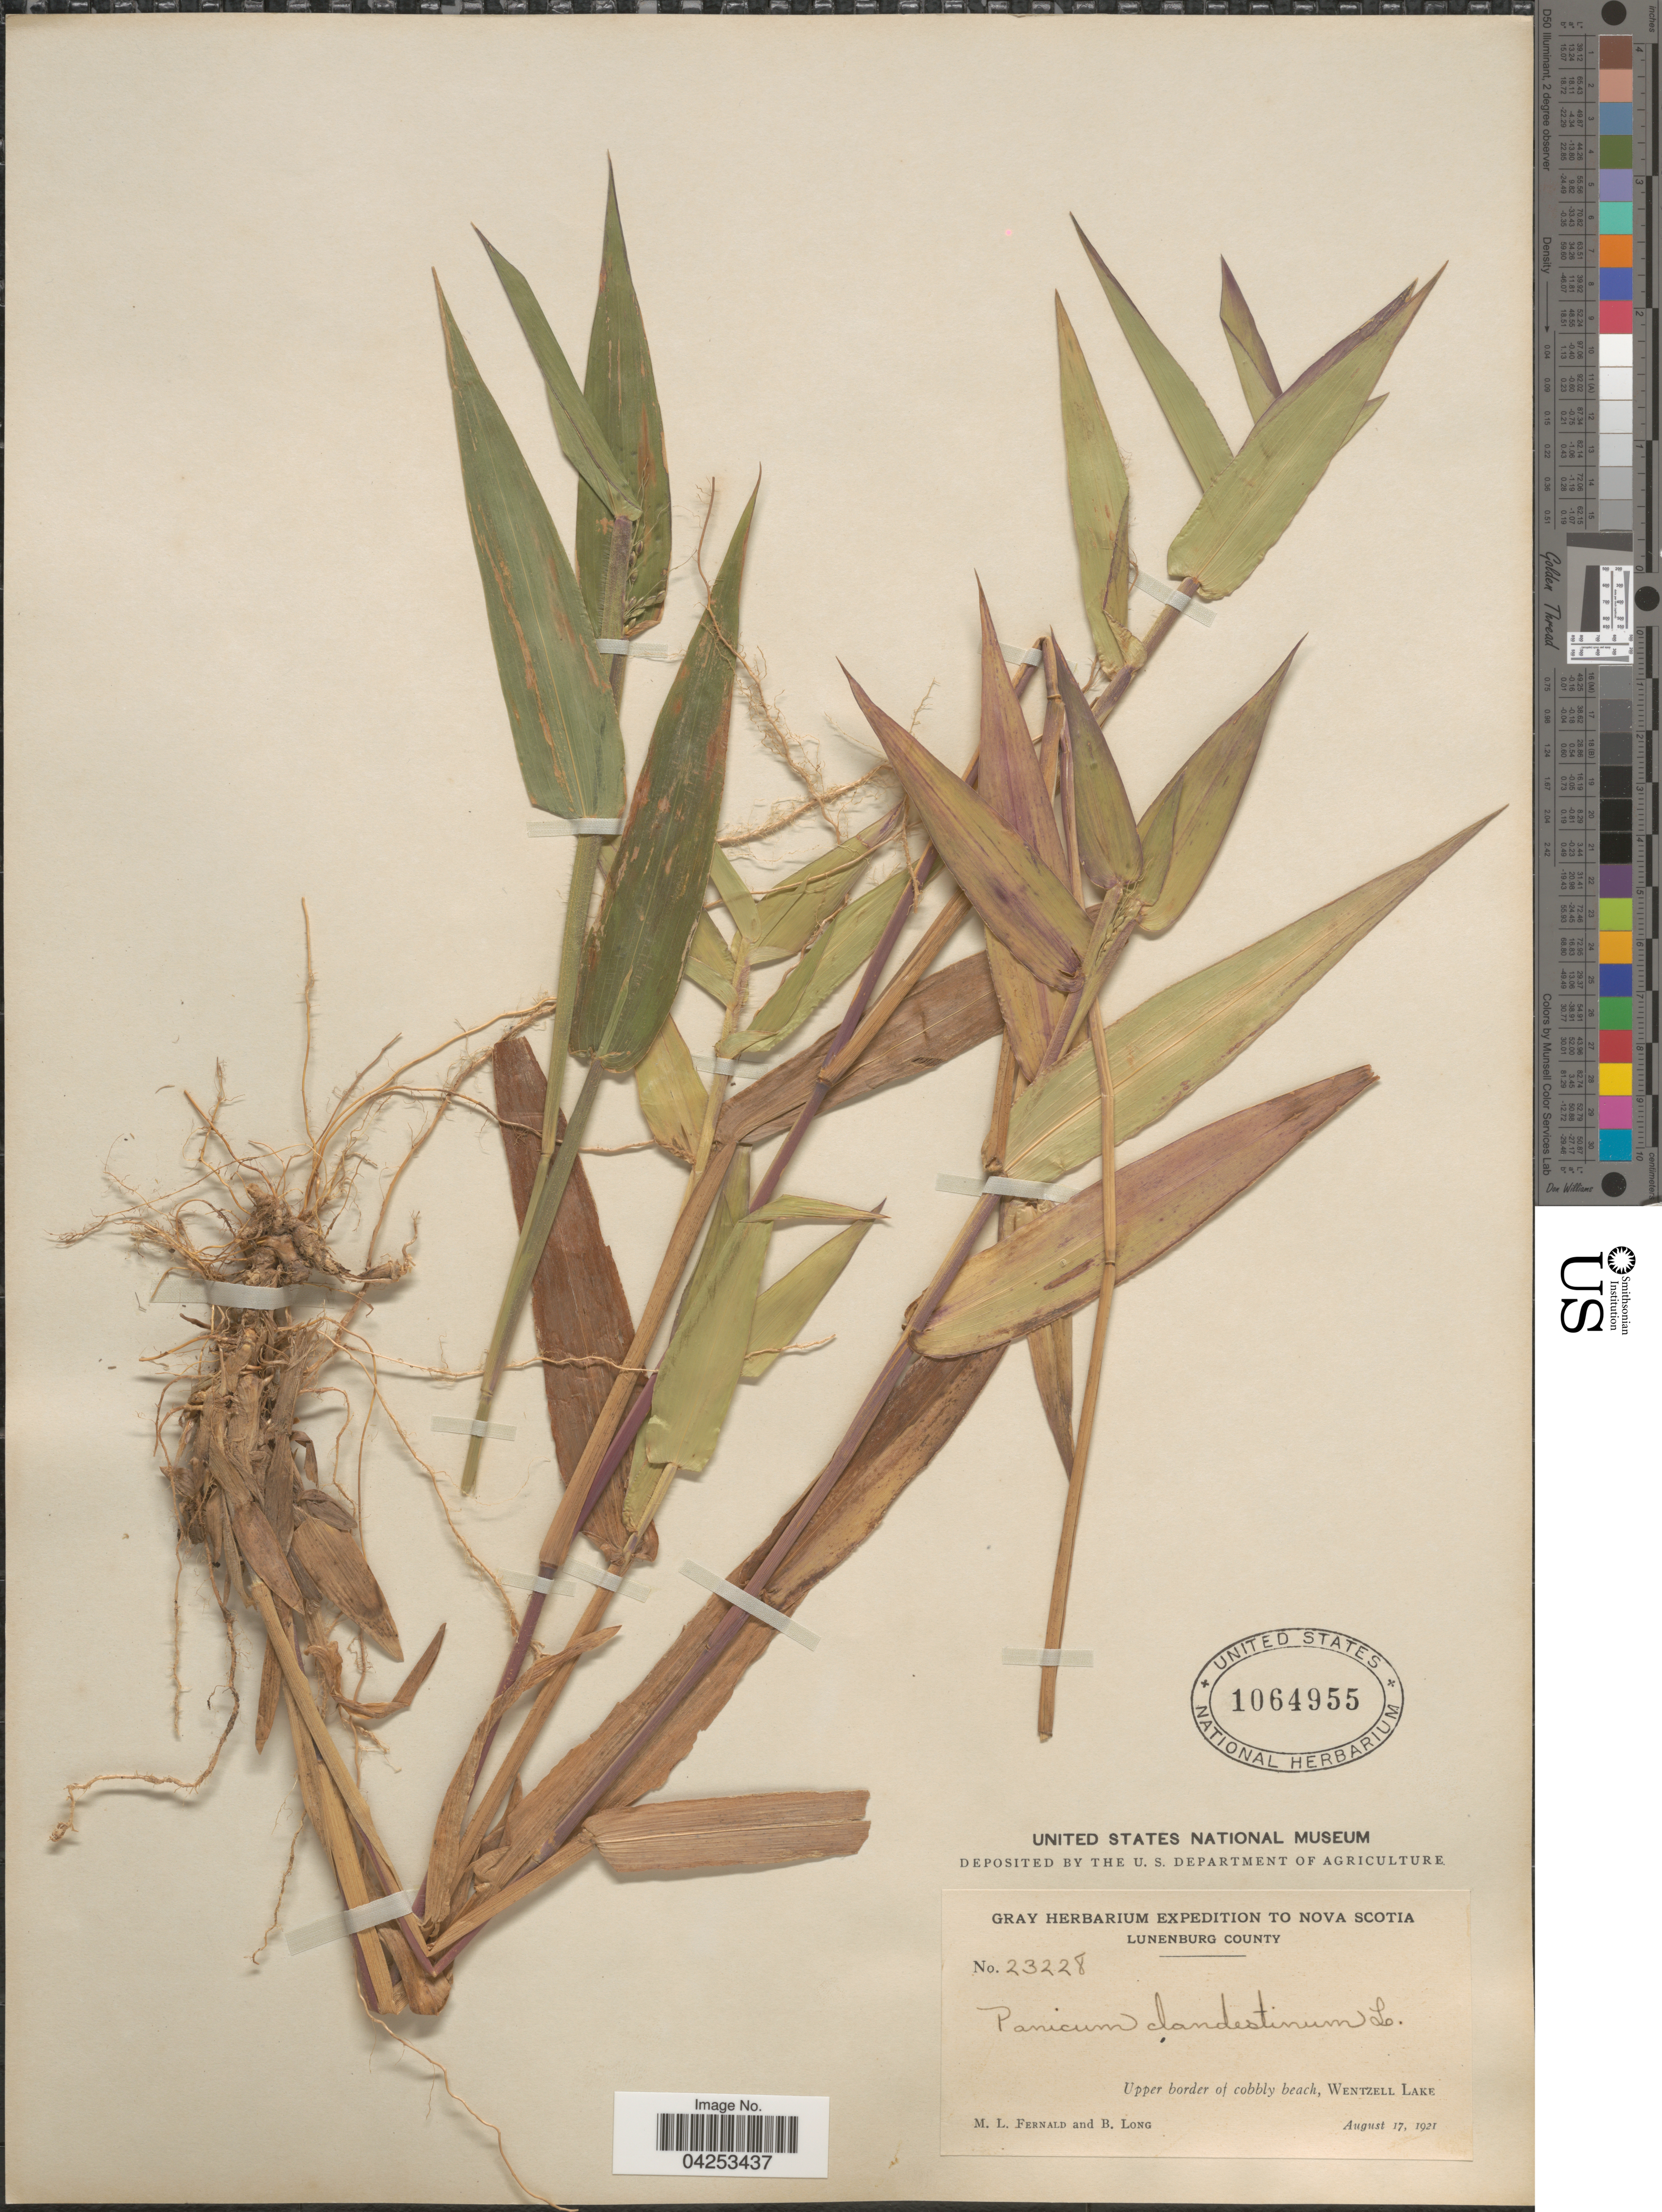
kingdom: Plantae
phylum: Tracheophyta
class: Liliopsida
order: Poales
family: Poaceae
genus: Dichanthelium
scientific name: Dichanthelium clandestinum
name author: (L.) Gould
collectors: M. L. Fernald & B. Long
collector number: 23228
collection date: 1921-08-17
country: Canada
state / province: Nova Scotia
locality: Gray Herbarium Expedition to Nova Scotia. Lunenburg County. Upper border of cobbly beach, Wentzell Lake.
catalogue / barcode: US 1064955